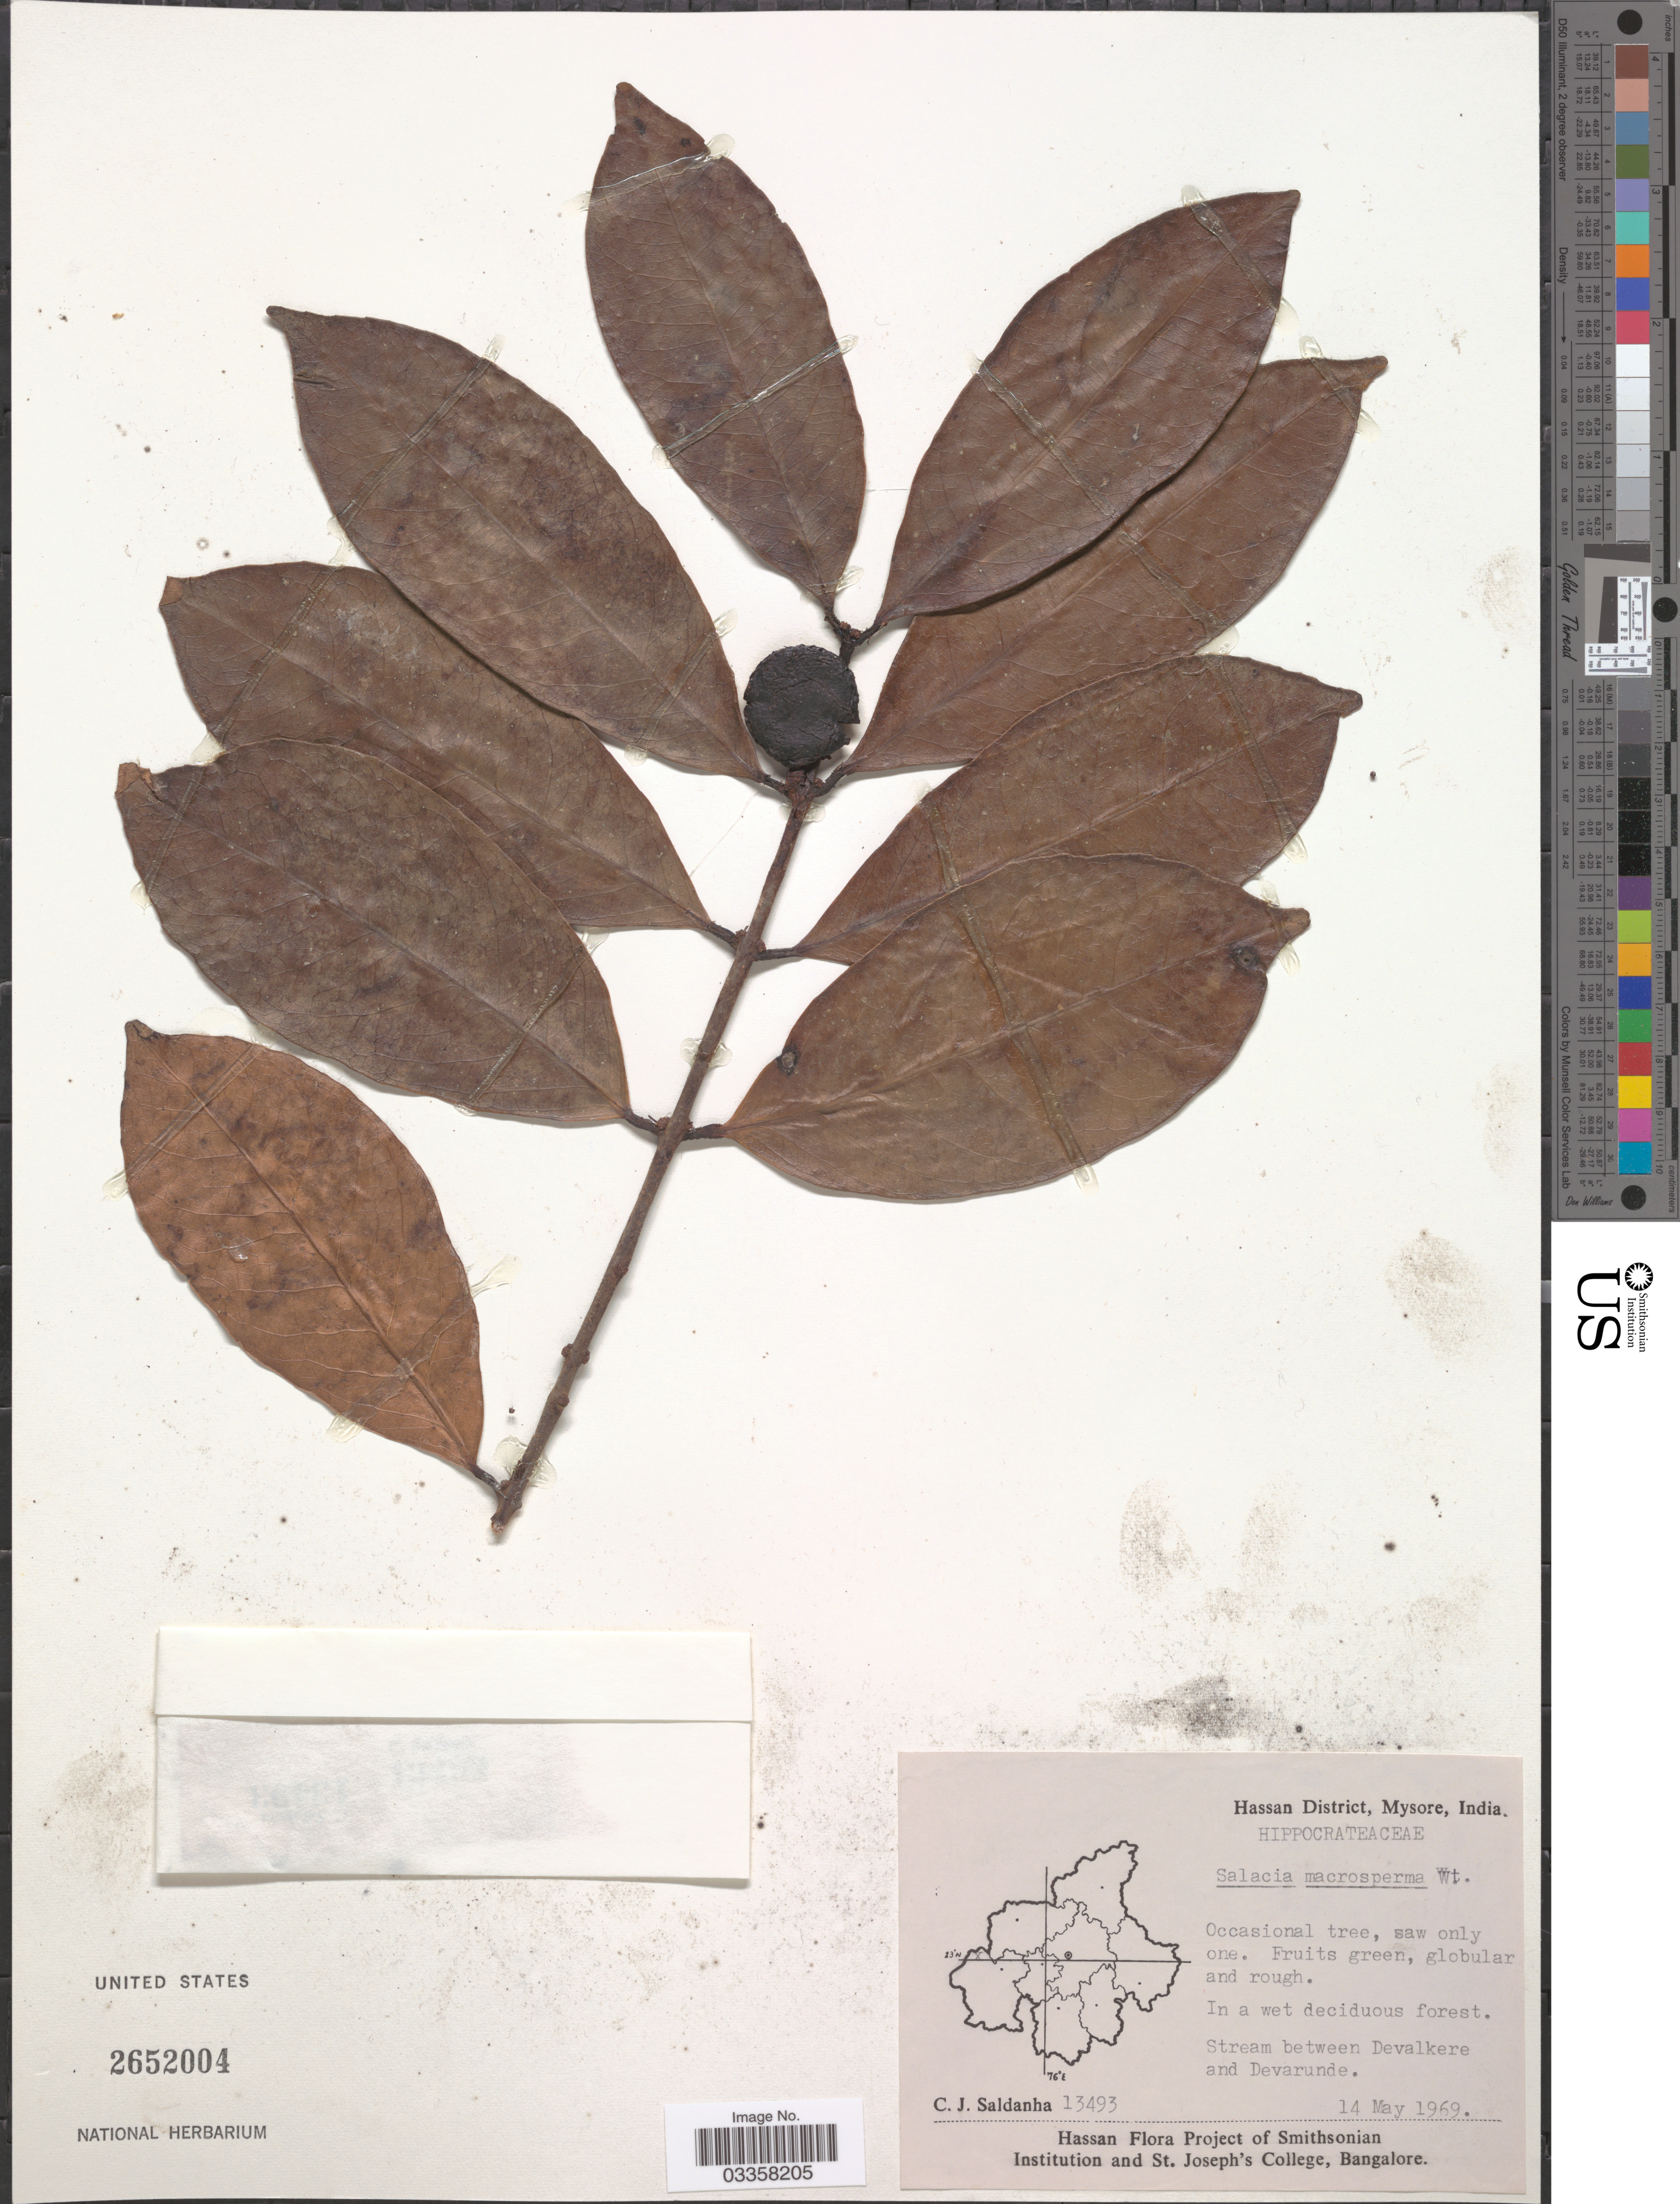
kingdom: Plantae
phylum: Tracheophyta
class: Magnoliopsida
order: Celastrales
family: Celastraceae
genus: Salacia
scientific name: Salacia macrosperma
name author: Wight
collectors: C. J. Saldanha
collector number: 13493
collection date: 1969-05-14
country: India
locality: Hassan District, Mysore, Stream between Devalkere and Devarunde.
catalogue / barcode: US 2652004